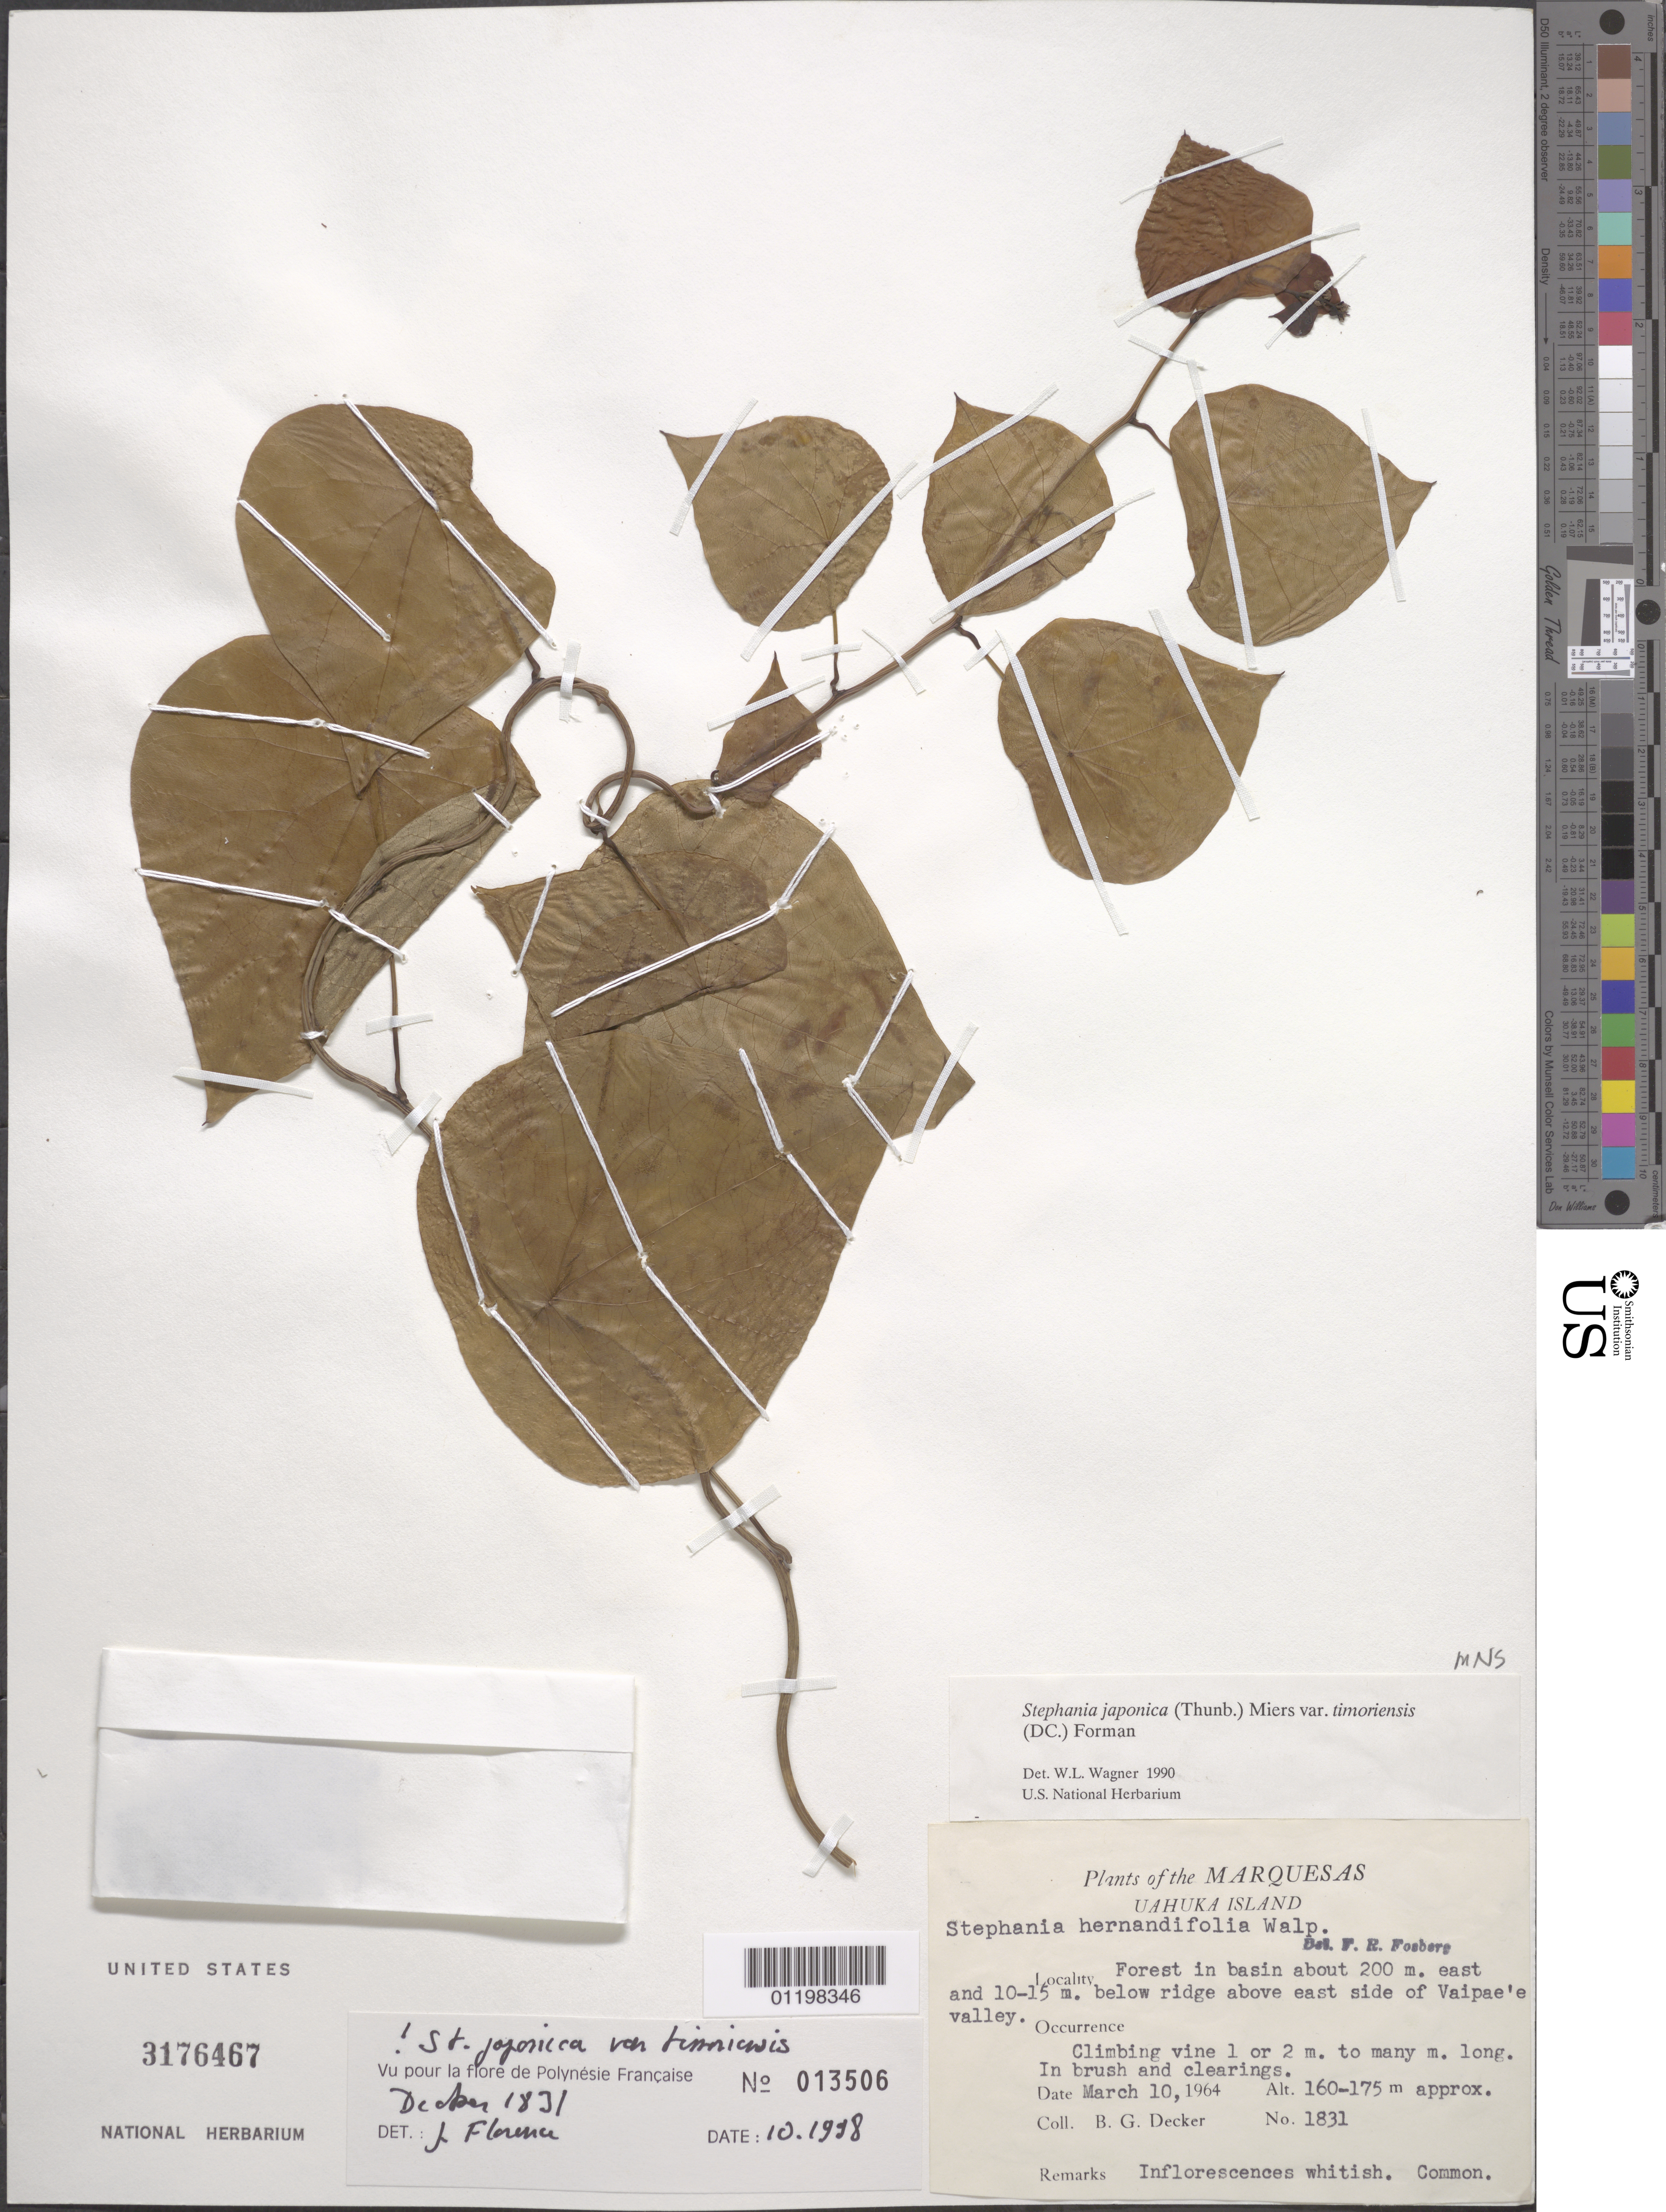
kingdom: Plantae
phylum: Tracheophyta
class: Magnoliopsida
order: Ranunculales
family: Menispermaceae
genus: Stephania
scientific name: Stephania japonica var. timoriensis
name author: (DC.) Forman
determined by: Wagner, W. L., (BOT), Smithsonian Institution - National Museum of Natural History (UNITED STATES)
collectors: B. G. Decker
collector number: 1831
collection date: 1964-03-10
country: French Polynesia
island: Ua Huka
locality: above ridge E side of Vaipaee valley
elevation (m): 160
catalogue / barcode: US 3176467